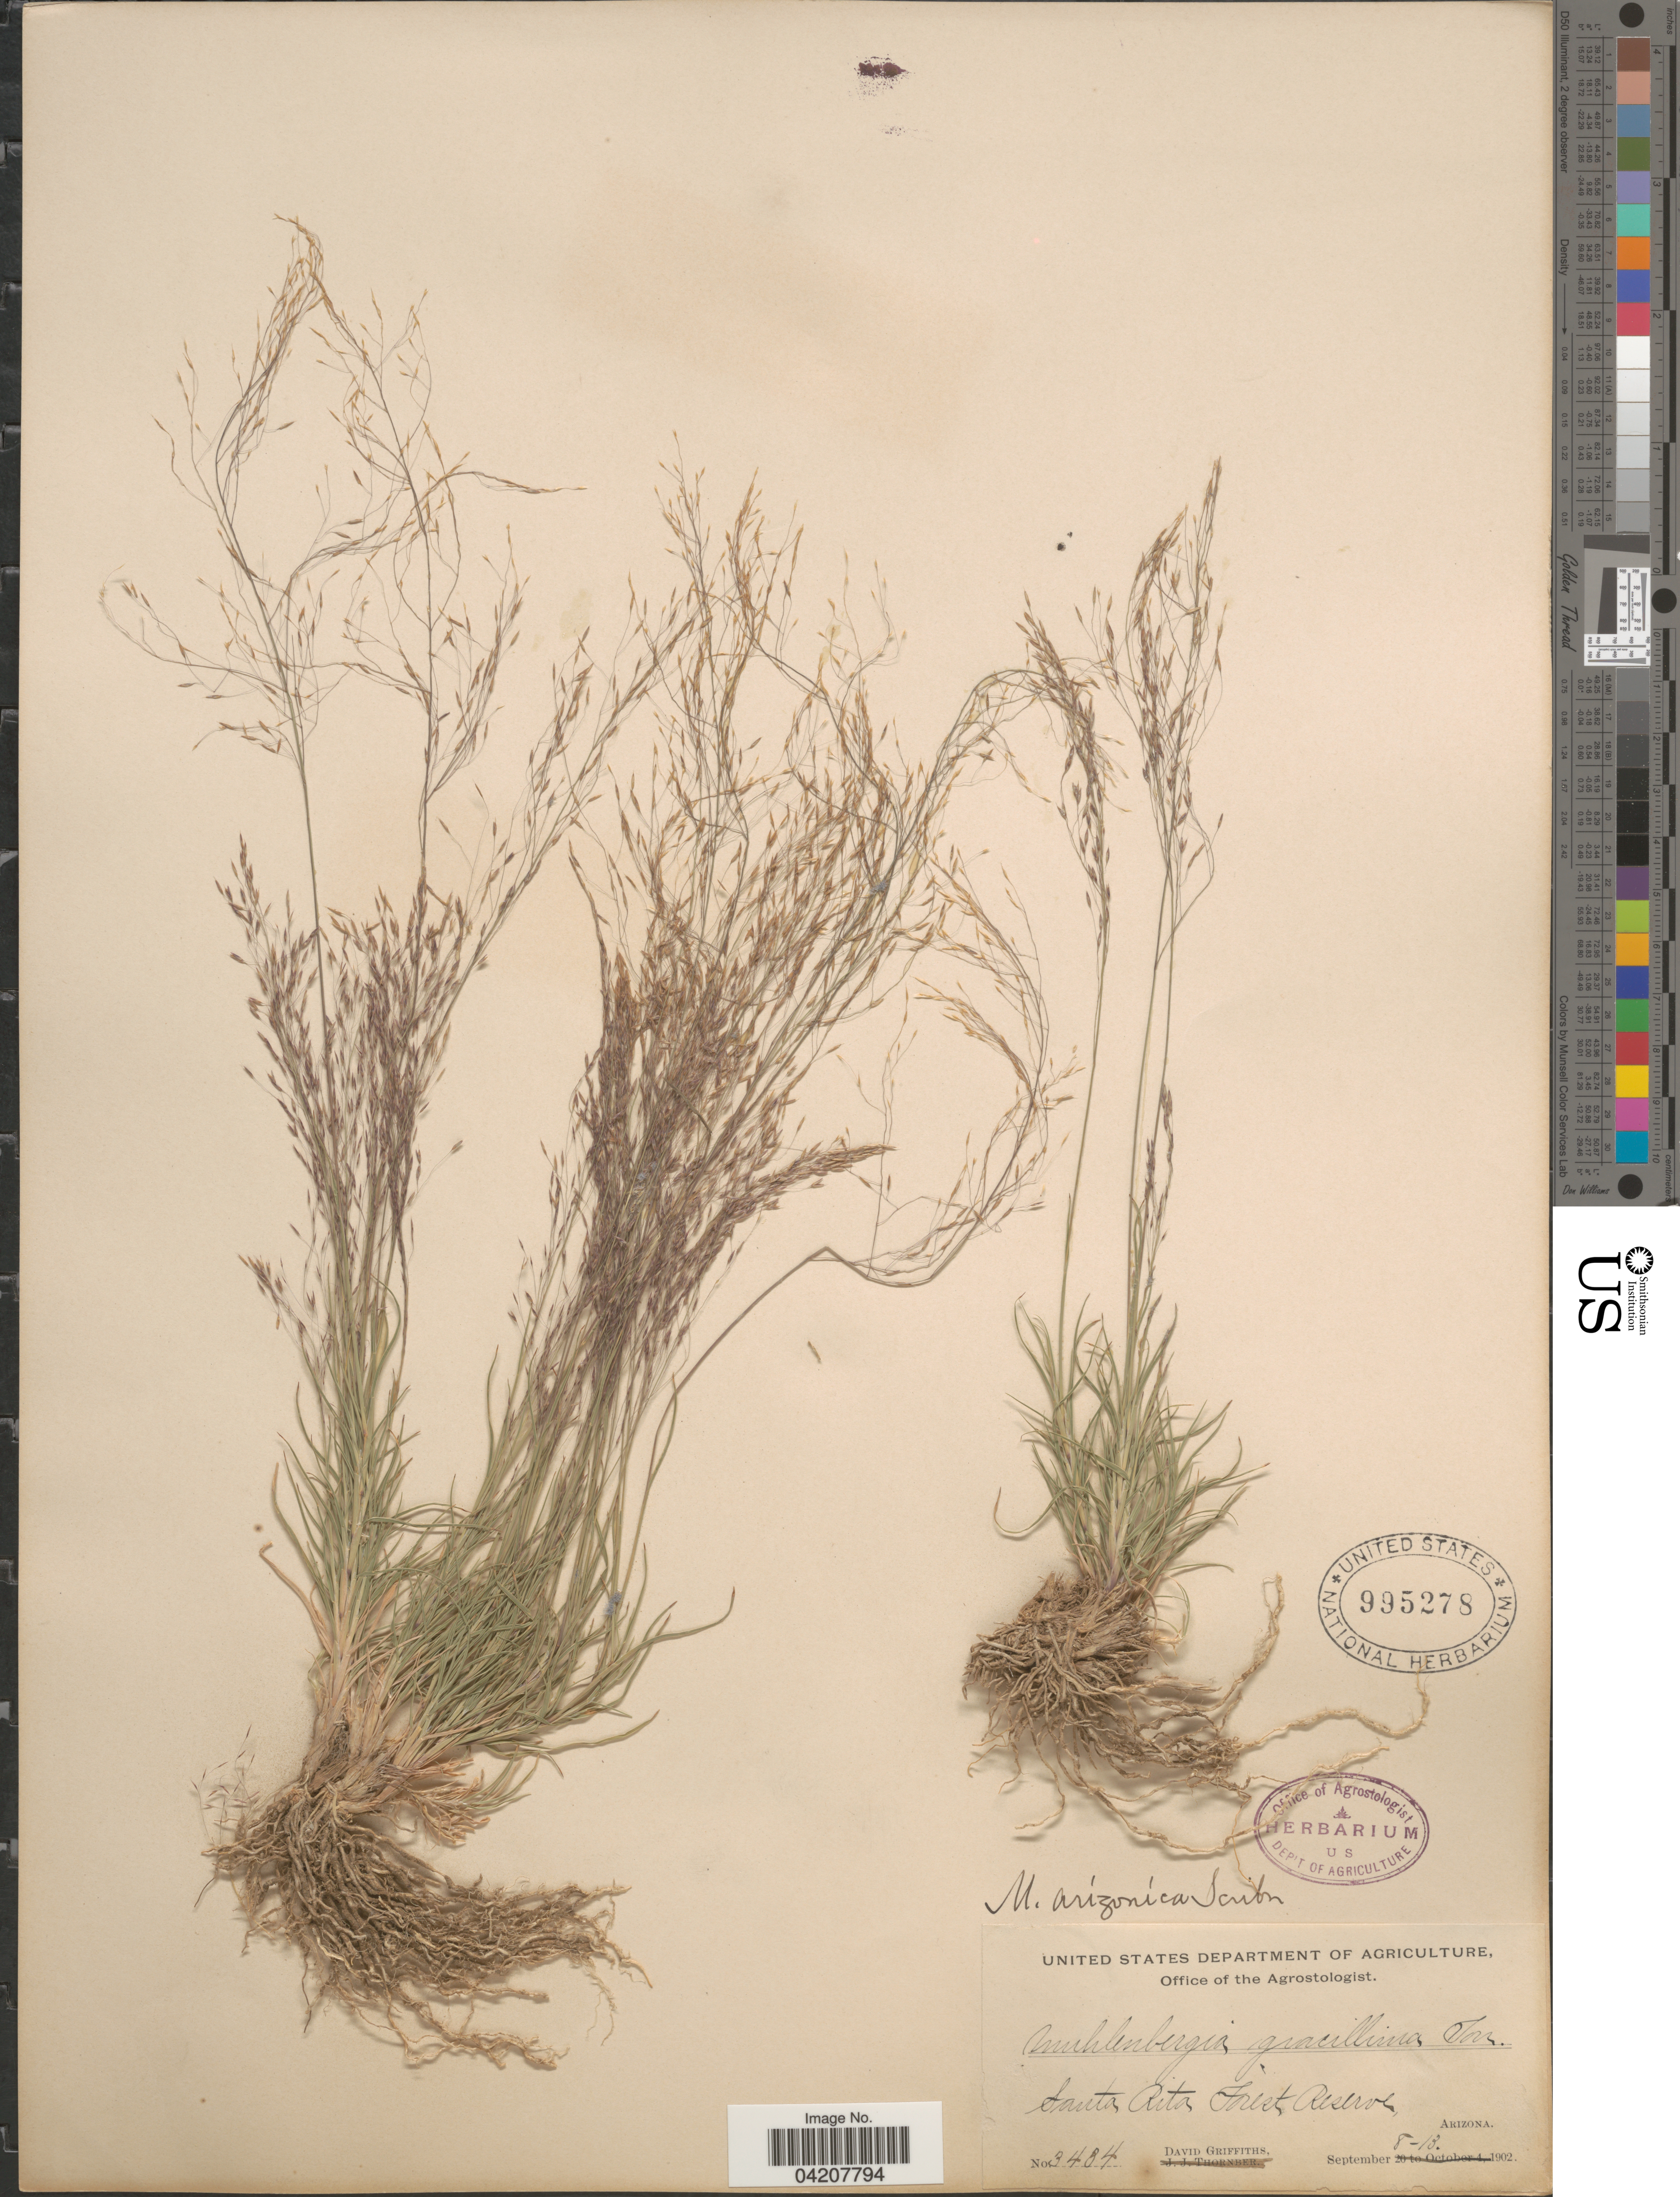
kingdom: Plantae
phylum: Tracheophyta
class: Liliopsida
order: Poales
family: Poaceae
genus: Muhlenbergia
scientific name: Muhlenbergia arizonica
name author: Scribn.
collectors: D. Griffiths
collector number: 3484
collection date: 1902-09-08/1902-09-13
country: United States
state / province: Arizona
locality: Santa Rita Forest Reserve.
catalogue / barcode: US 995278